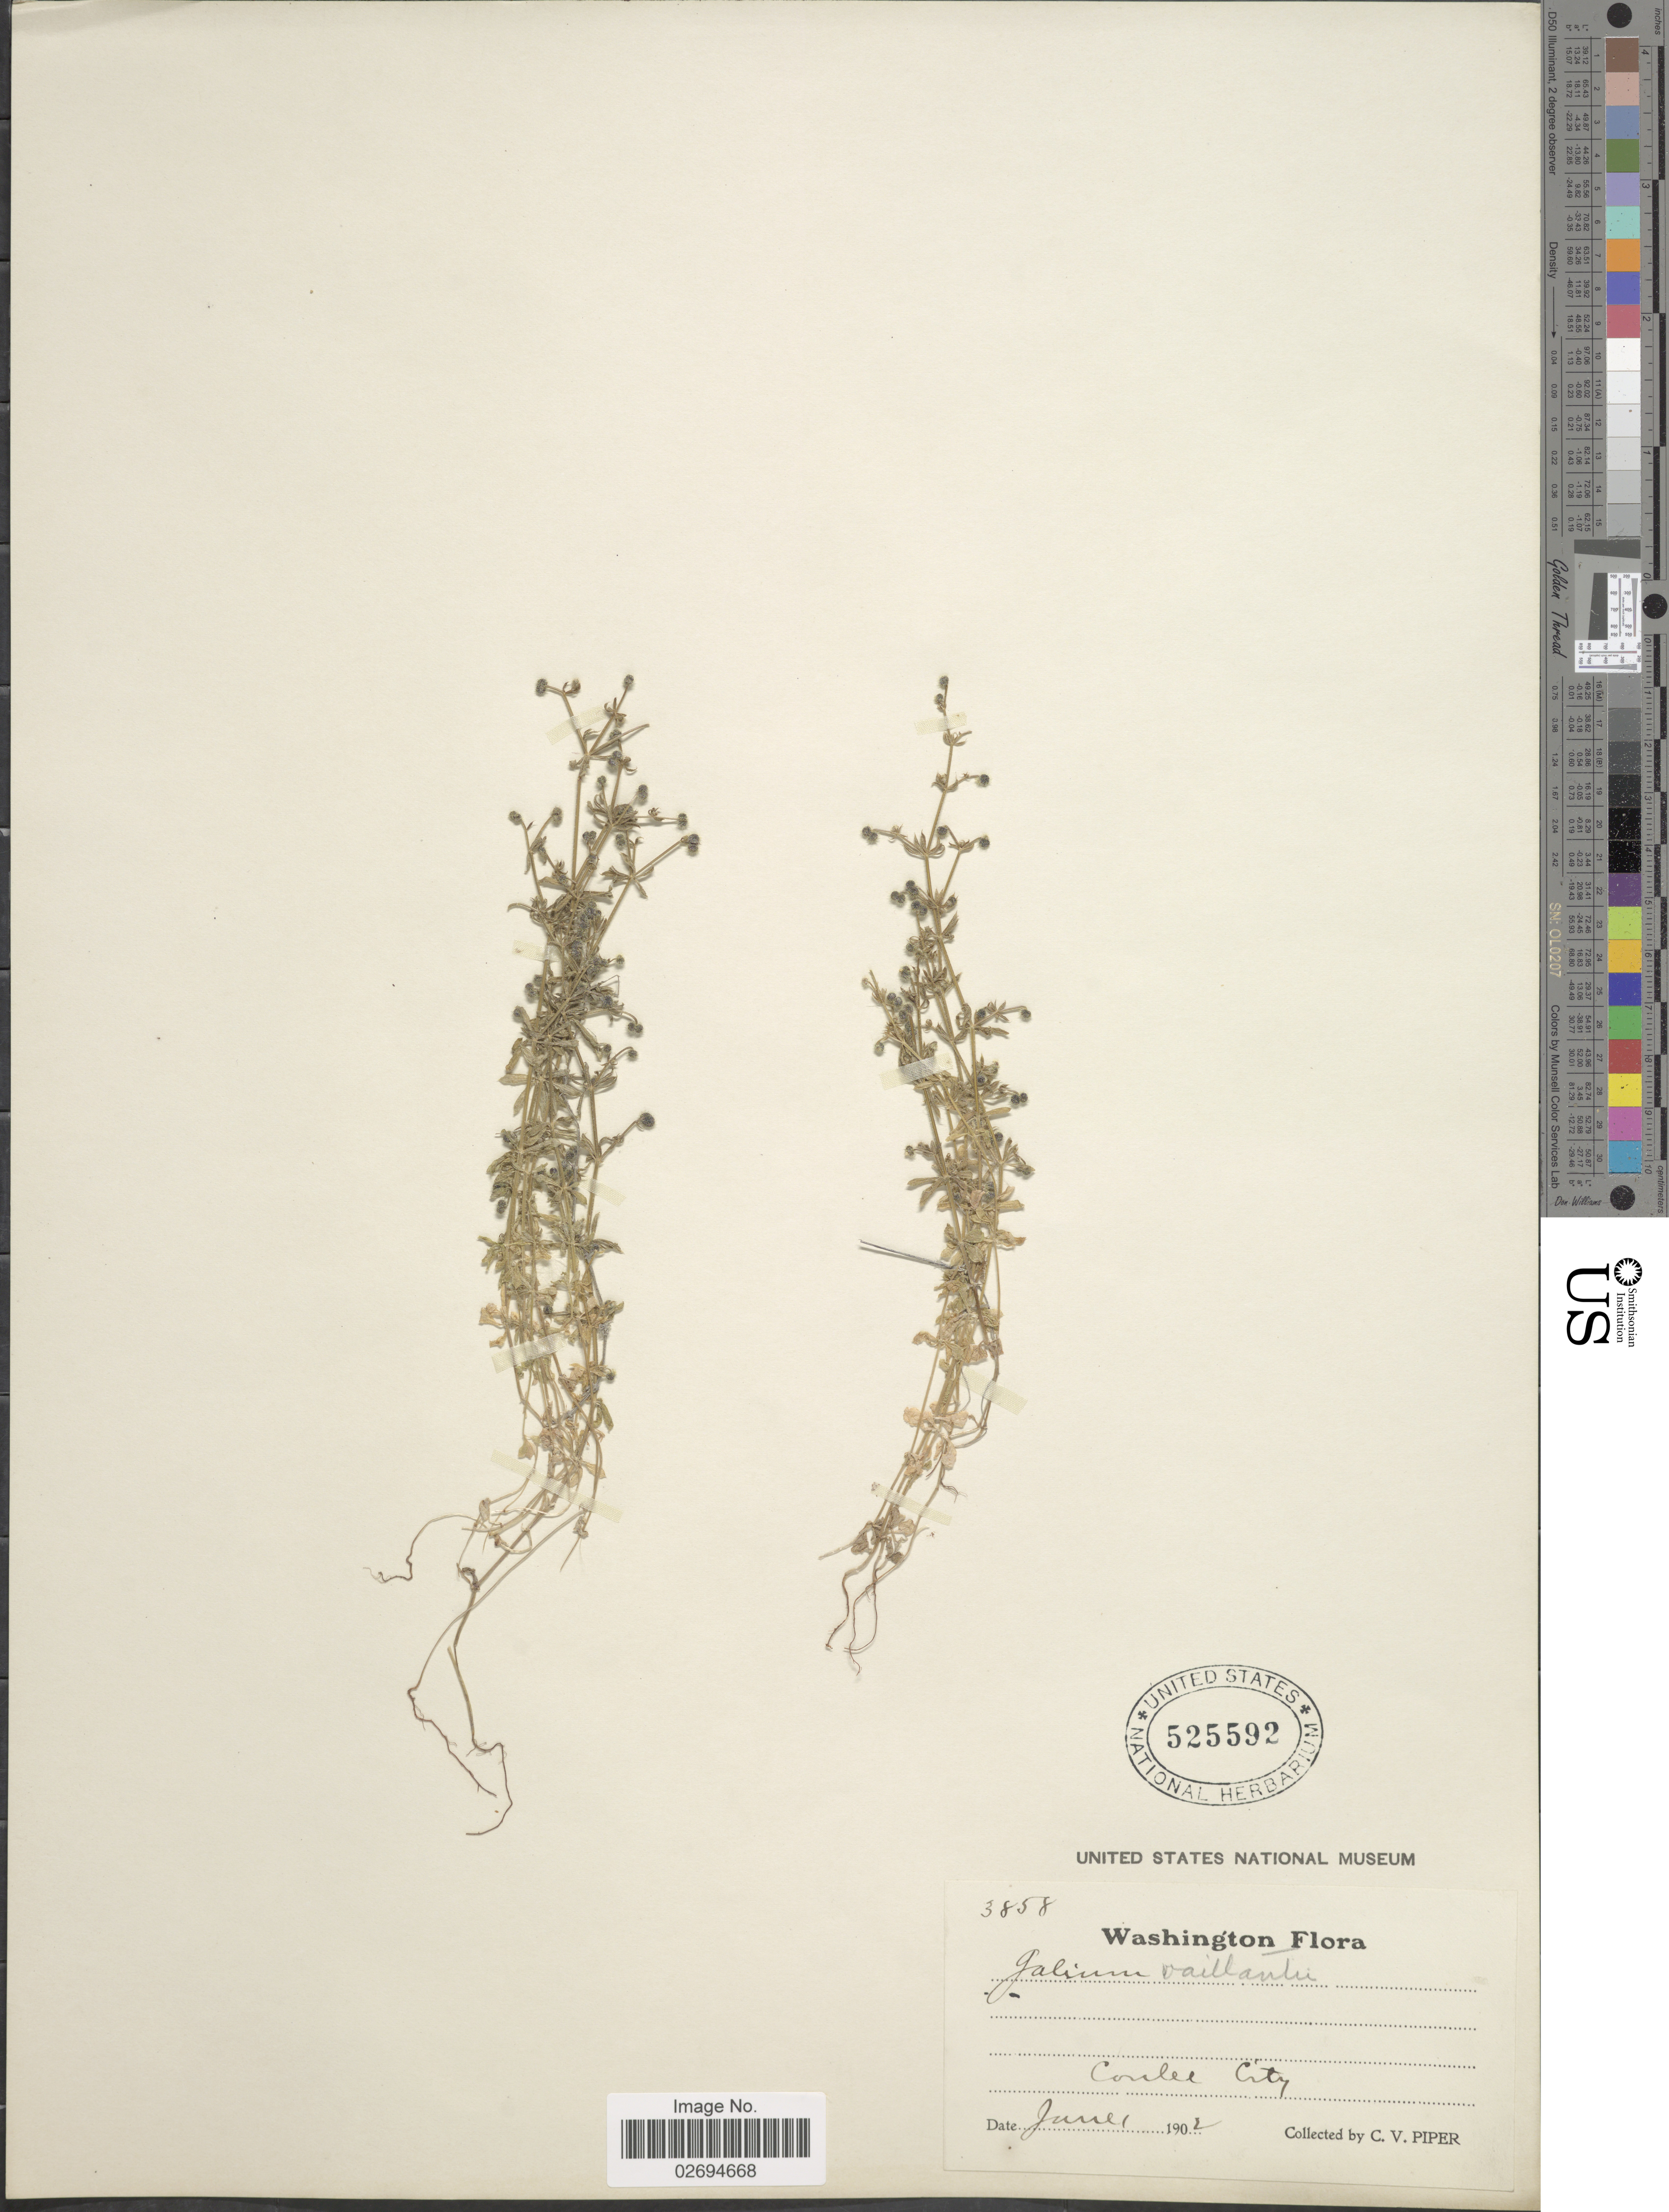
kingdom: Plantae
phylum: Tracheophyta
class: Magnoliopsida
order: Gentianales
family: Rubiaceae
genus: Galium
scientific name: Galium vaillantii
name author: DC.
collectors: C. V. Piper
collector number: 3858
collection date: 1902-06-01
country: United States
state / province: Washington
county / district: Grant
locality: Coulee City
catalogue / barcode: US 525592